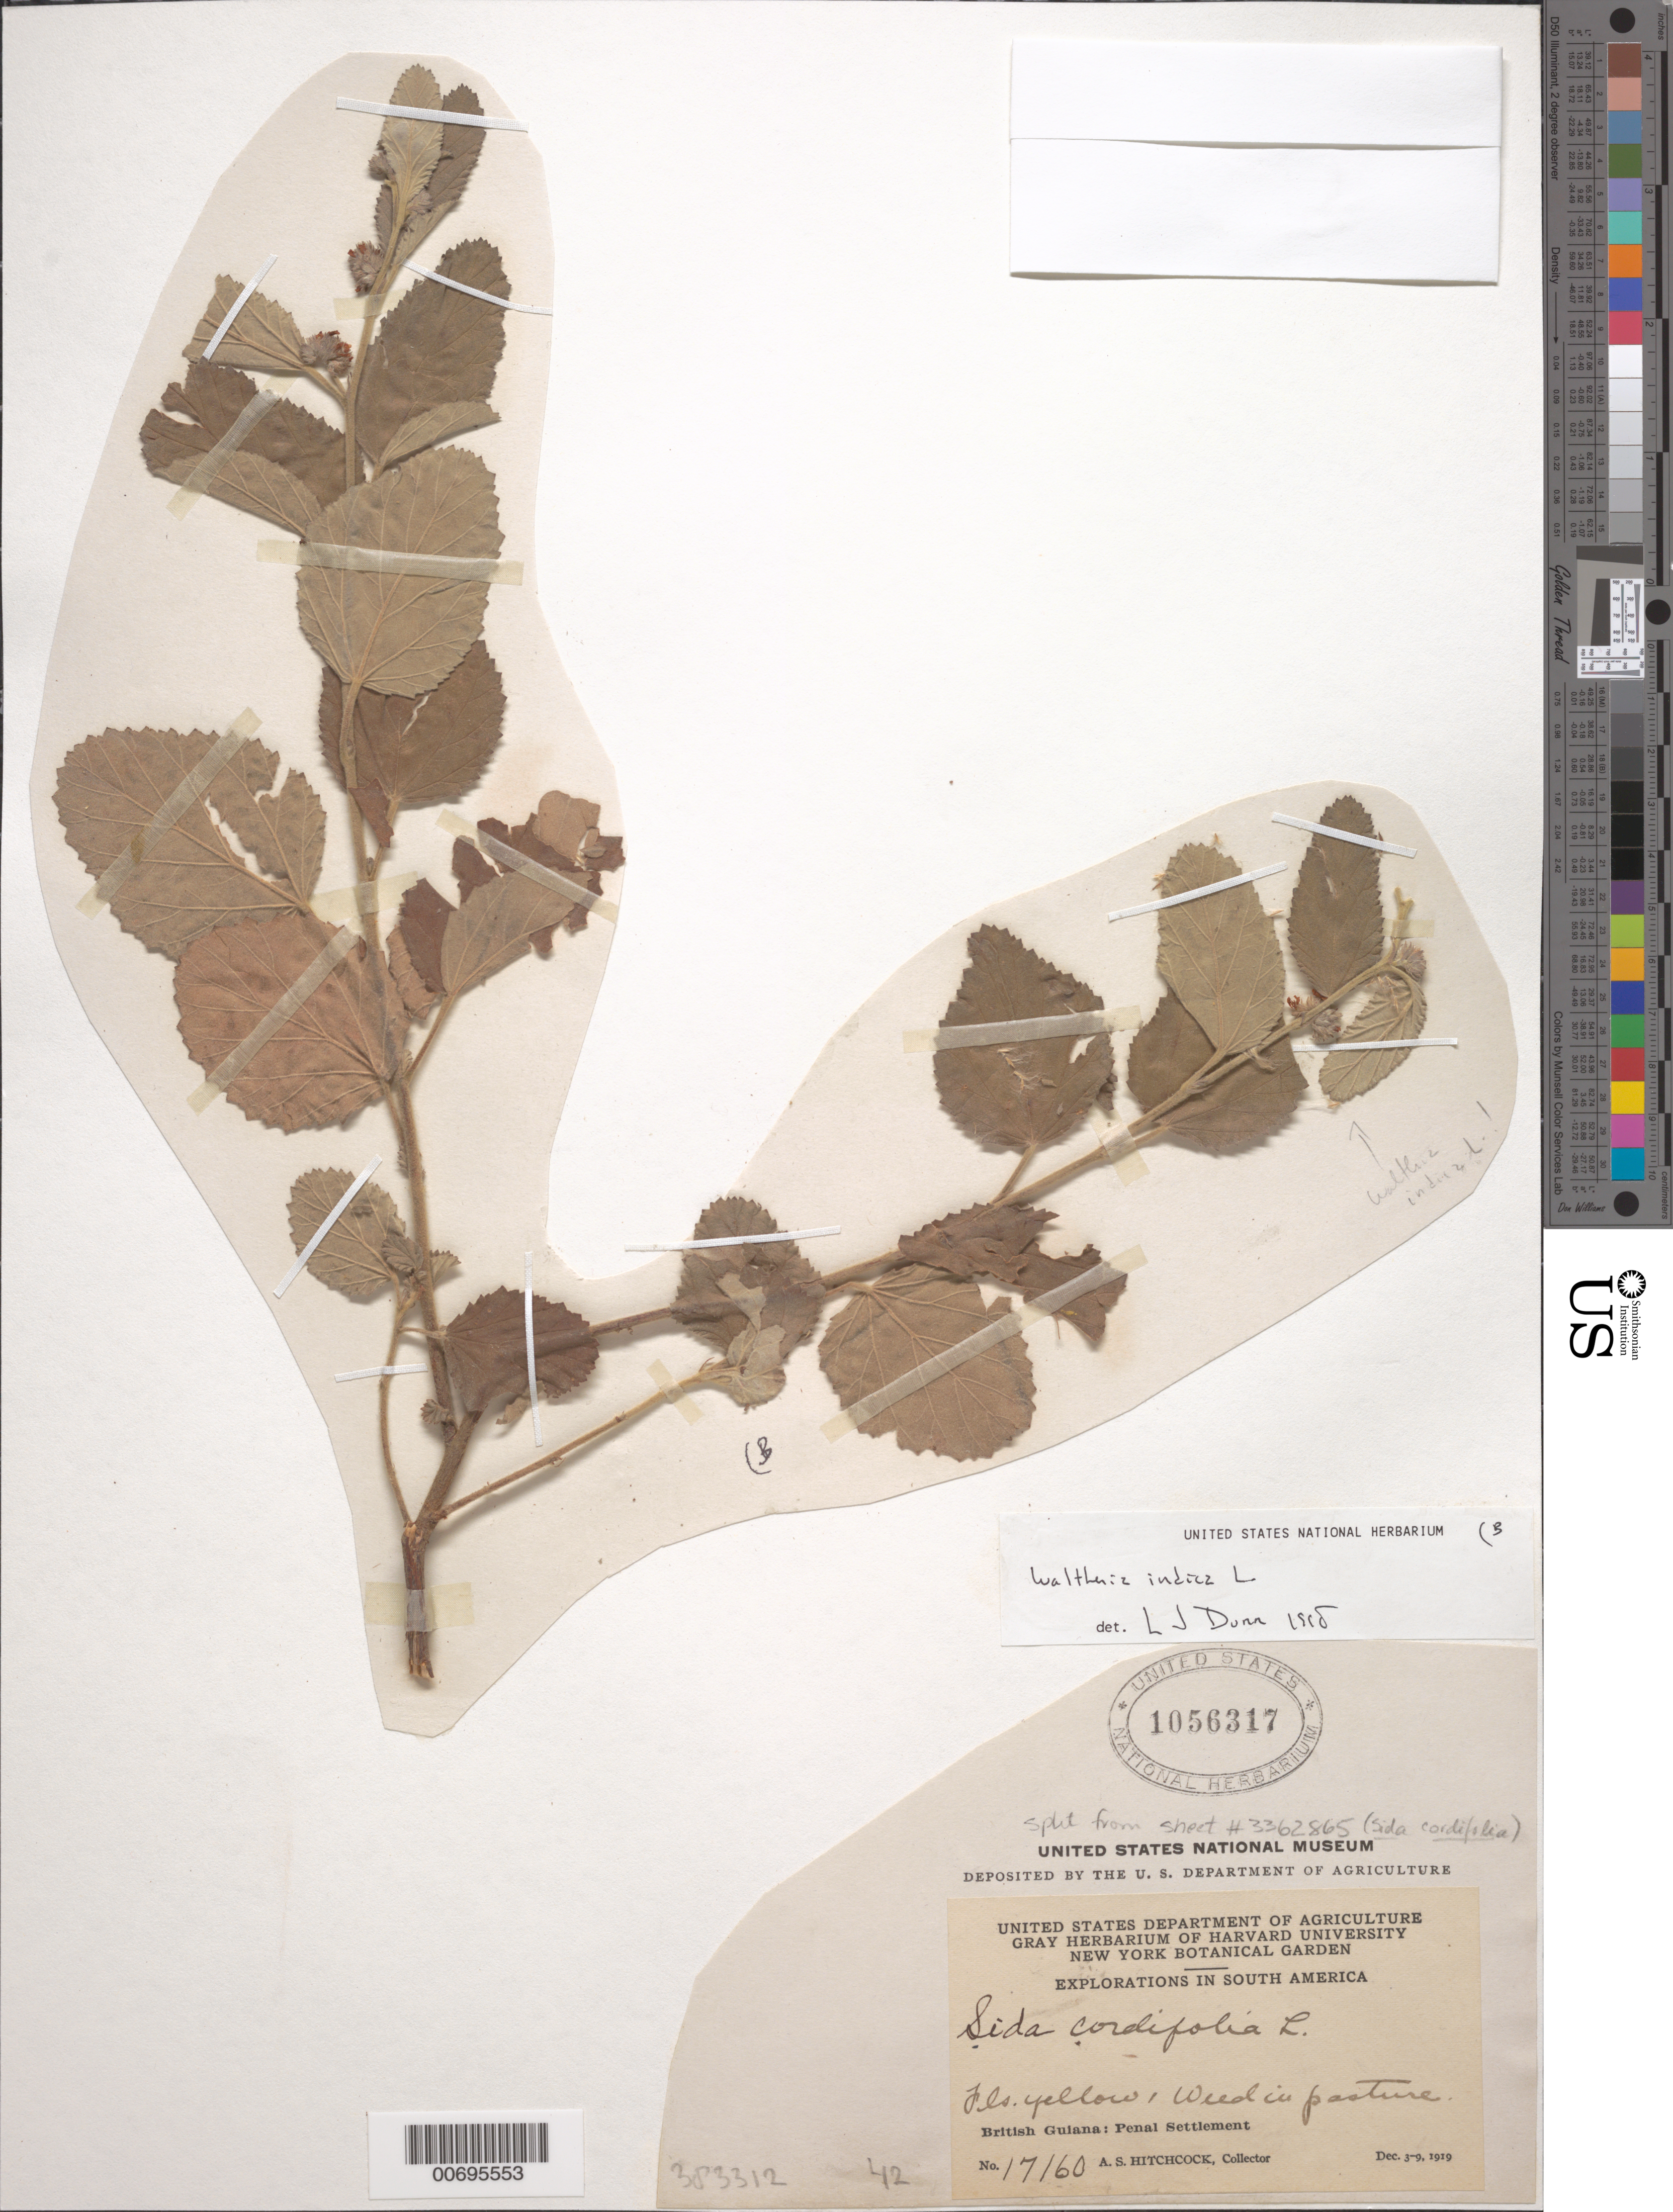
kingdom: Plantae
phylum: Tracheophyta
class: Magnoliopsida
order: Malvales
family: Malvaceae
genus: Waltheria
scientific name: Waltheria indica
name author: L.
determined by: Dorr, L. J., (BOT), Smithsonian Institution - National Museum of Natural History (UNITED STATES)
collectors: A. S. Hitchcock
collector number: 17160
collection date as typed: Dec. 3-9, 1919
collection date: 1919-12-03/1919-12-09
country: Guyana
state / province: Cuyuni-Mazaruni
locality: Penal Settlement, on W side of Essequibo River, near mouth of Mazaruni River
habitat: Pasture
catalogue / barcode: US 1056317